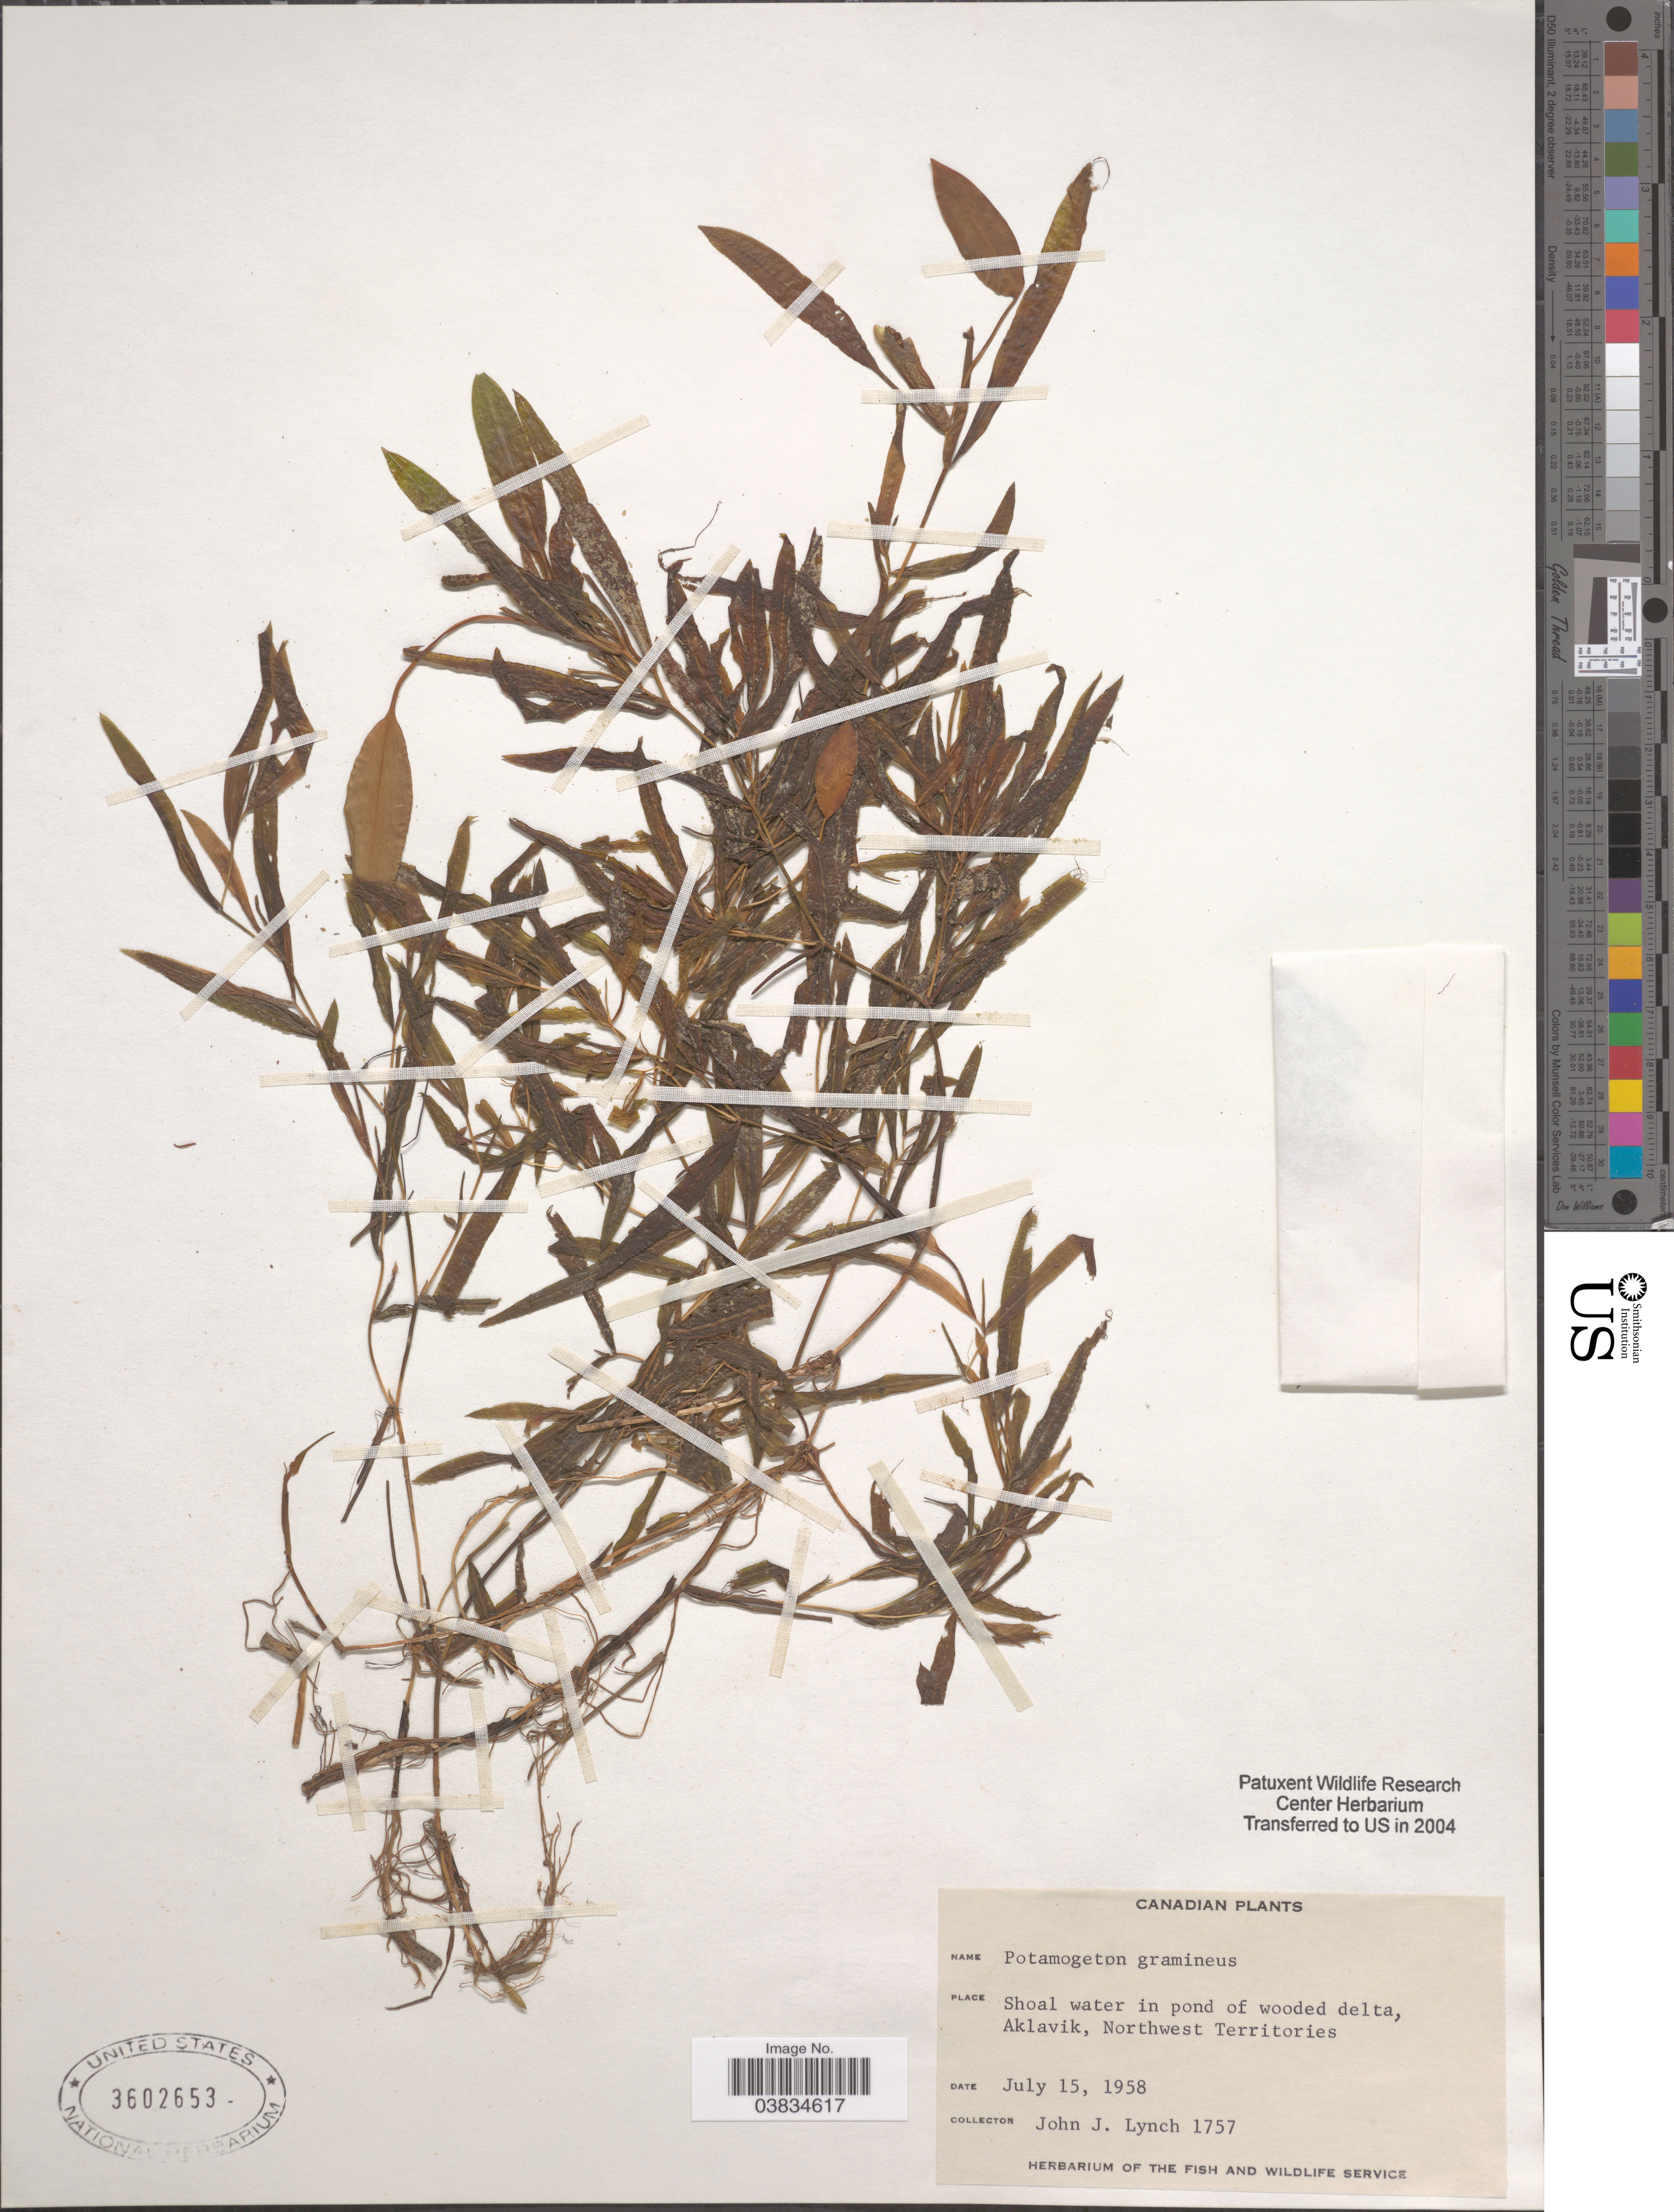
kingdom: Plantae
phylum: Tracheophyta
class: Liliopsida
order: Alismatales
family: Potamogetonaceae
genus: Potamogeton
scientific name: Potamogeton gramineus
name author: L.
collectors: J. Lynch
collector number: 1757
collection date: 1958-07-15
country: Canada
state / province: Northwest Territories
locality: Shoal water in pond of wooded delta, Aklavik, Northwest Territories.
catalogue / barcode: US 3602653